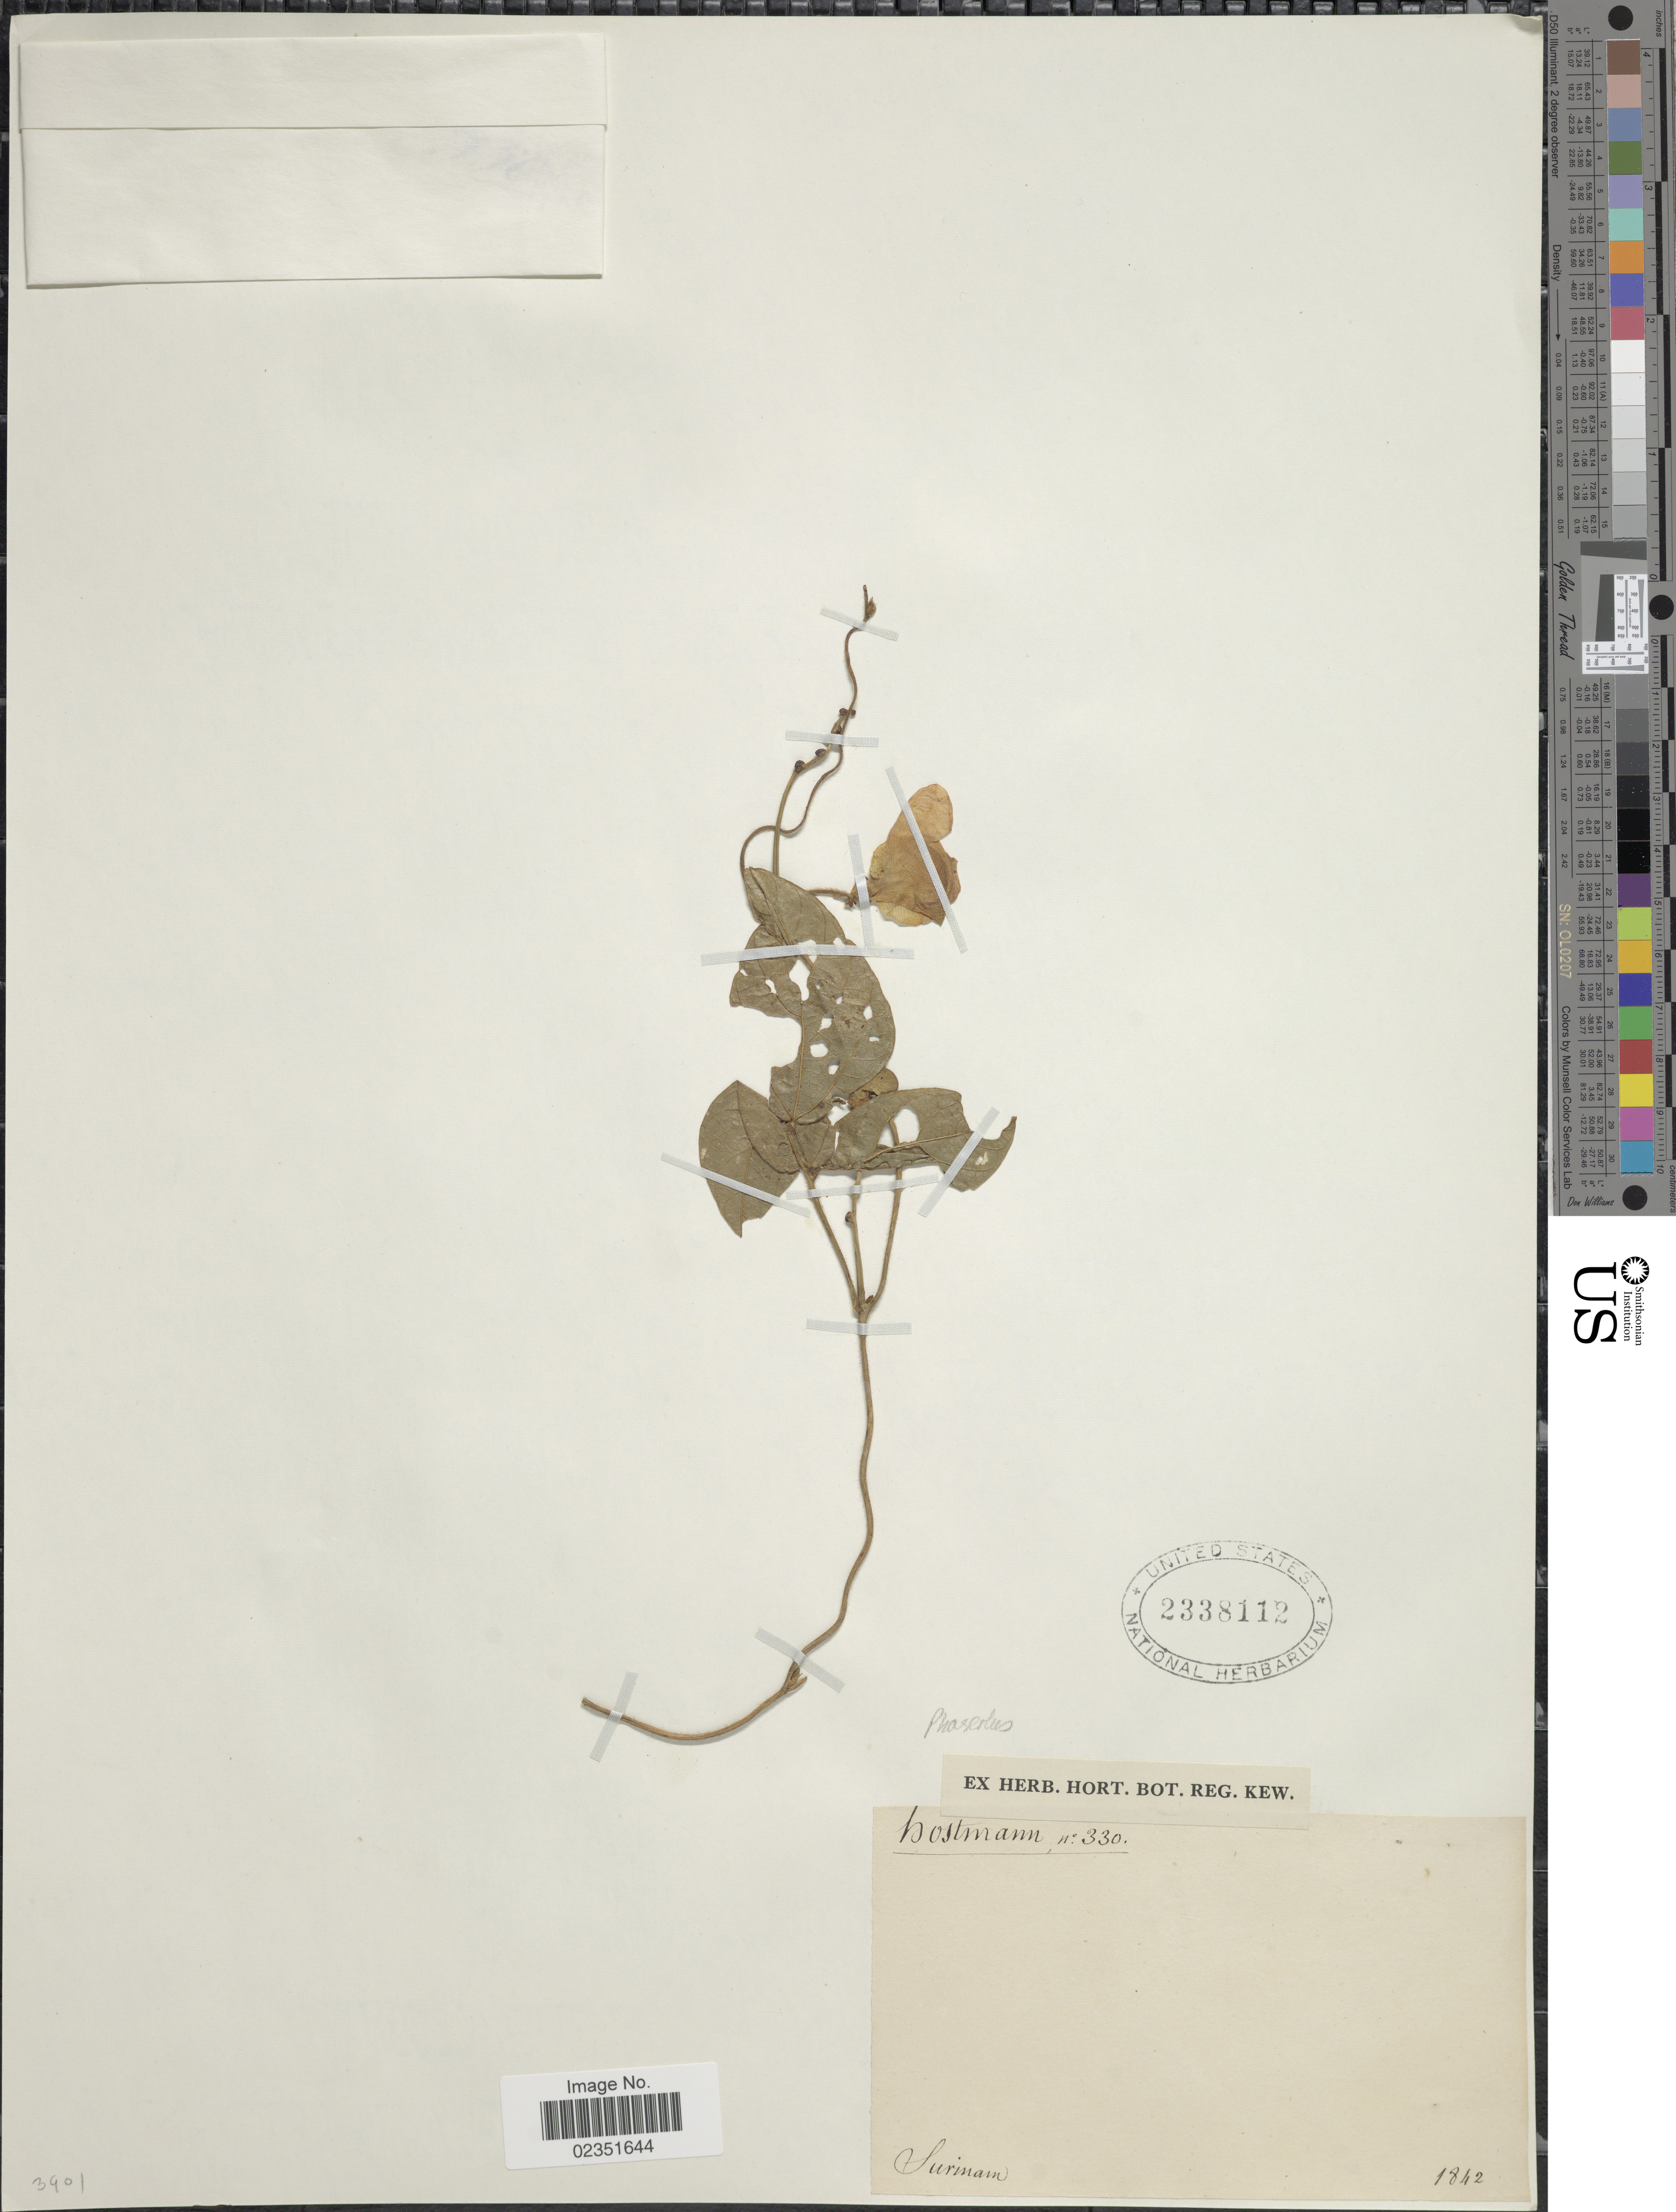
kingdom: Plantae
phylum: Tracheophyta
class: Magnoliopsida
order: Fabales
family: Fabaceae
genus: Phaseolus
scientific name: Phaseolus sp.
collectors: Hostmann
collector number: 330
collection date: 1842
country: Suriname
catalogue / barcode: US 2338112